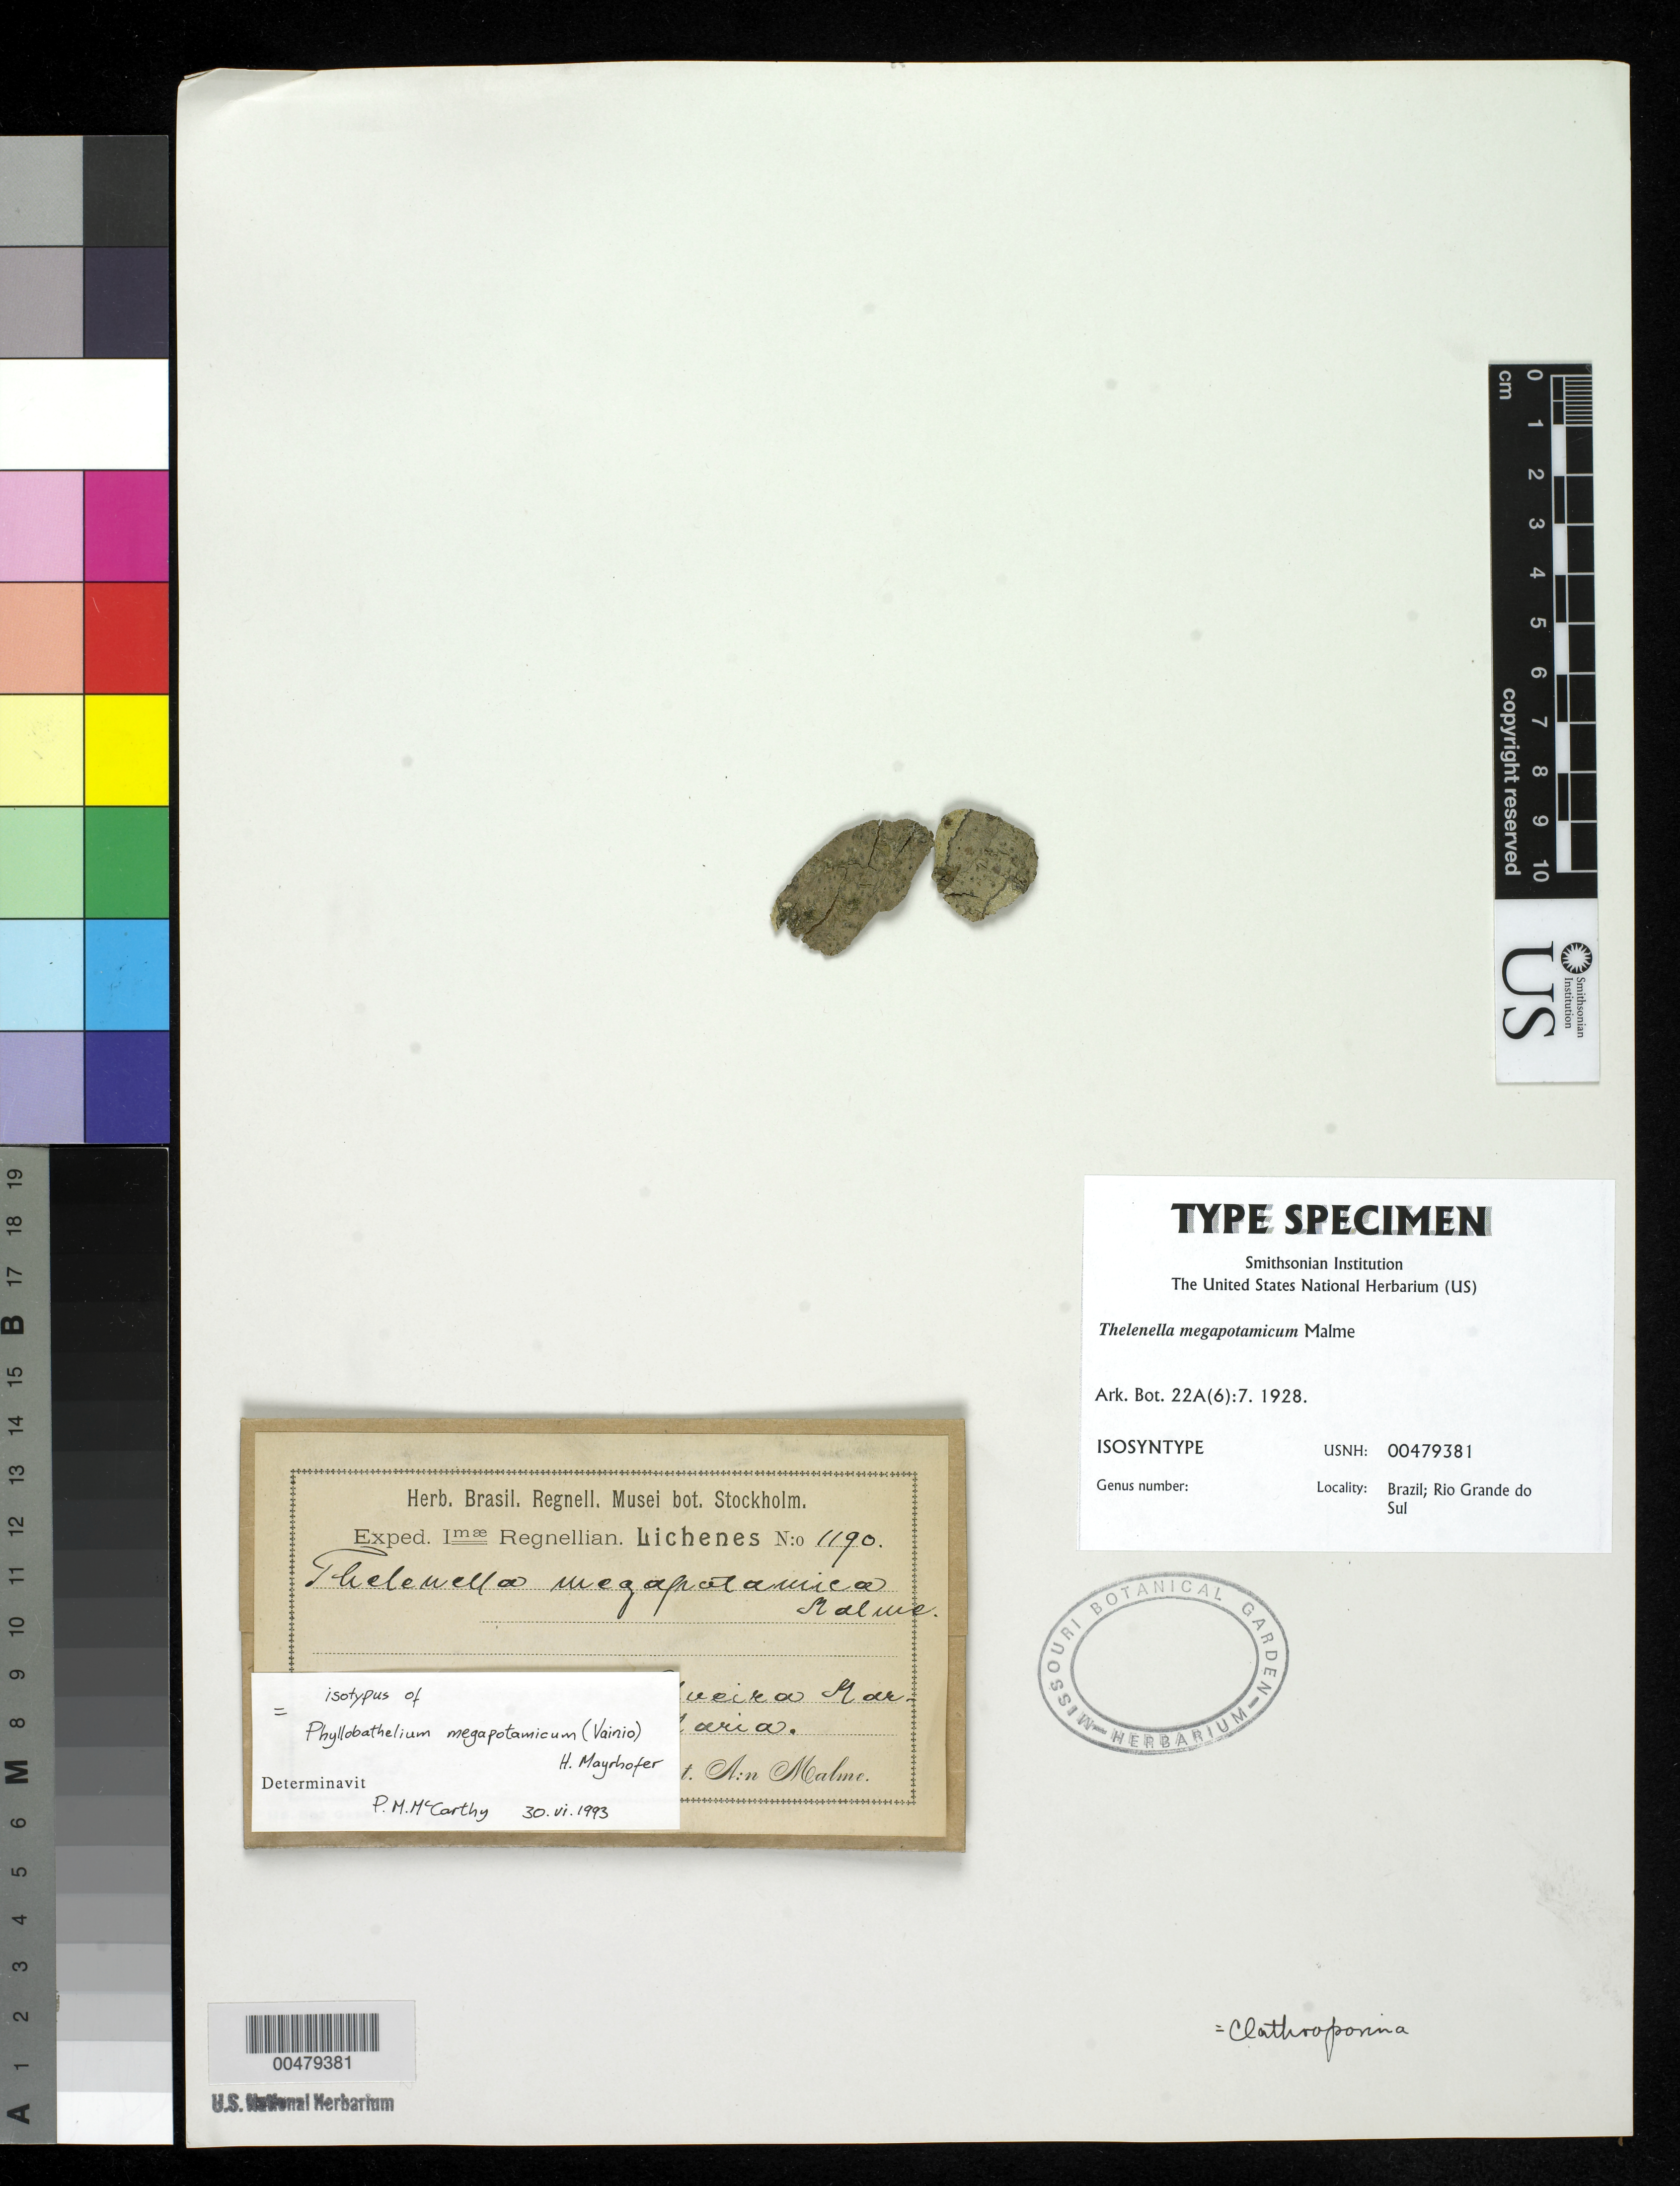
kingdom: Fungi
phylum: Ascomycota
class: Lecanoromycetes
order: Ostropales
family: Thelenellaceae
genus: Thelenella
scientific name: Thelenella megapotamicum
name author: Malme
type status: Isosyntype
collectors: G. O. A. Malme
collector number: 1190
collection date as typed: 15 Mar 1893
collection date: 1893-03-15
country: Brazil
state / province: Rio Grande do Sul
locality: Silveira Martins, Santa Maria.